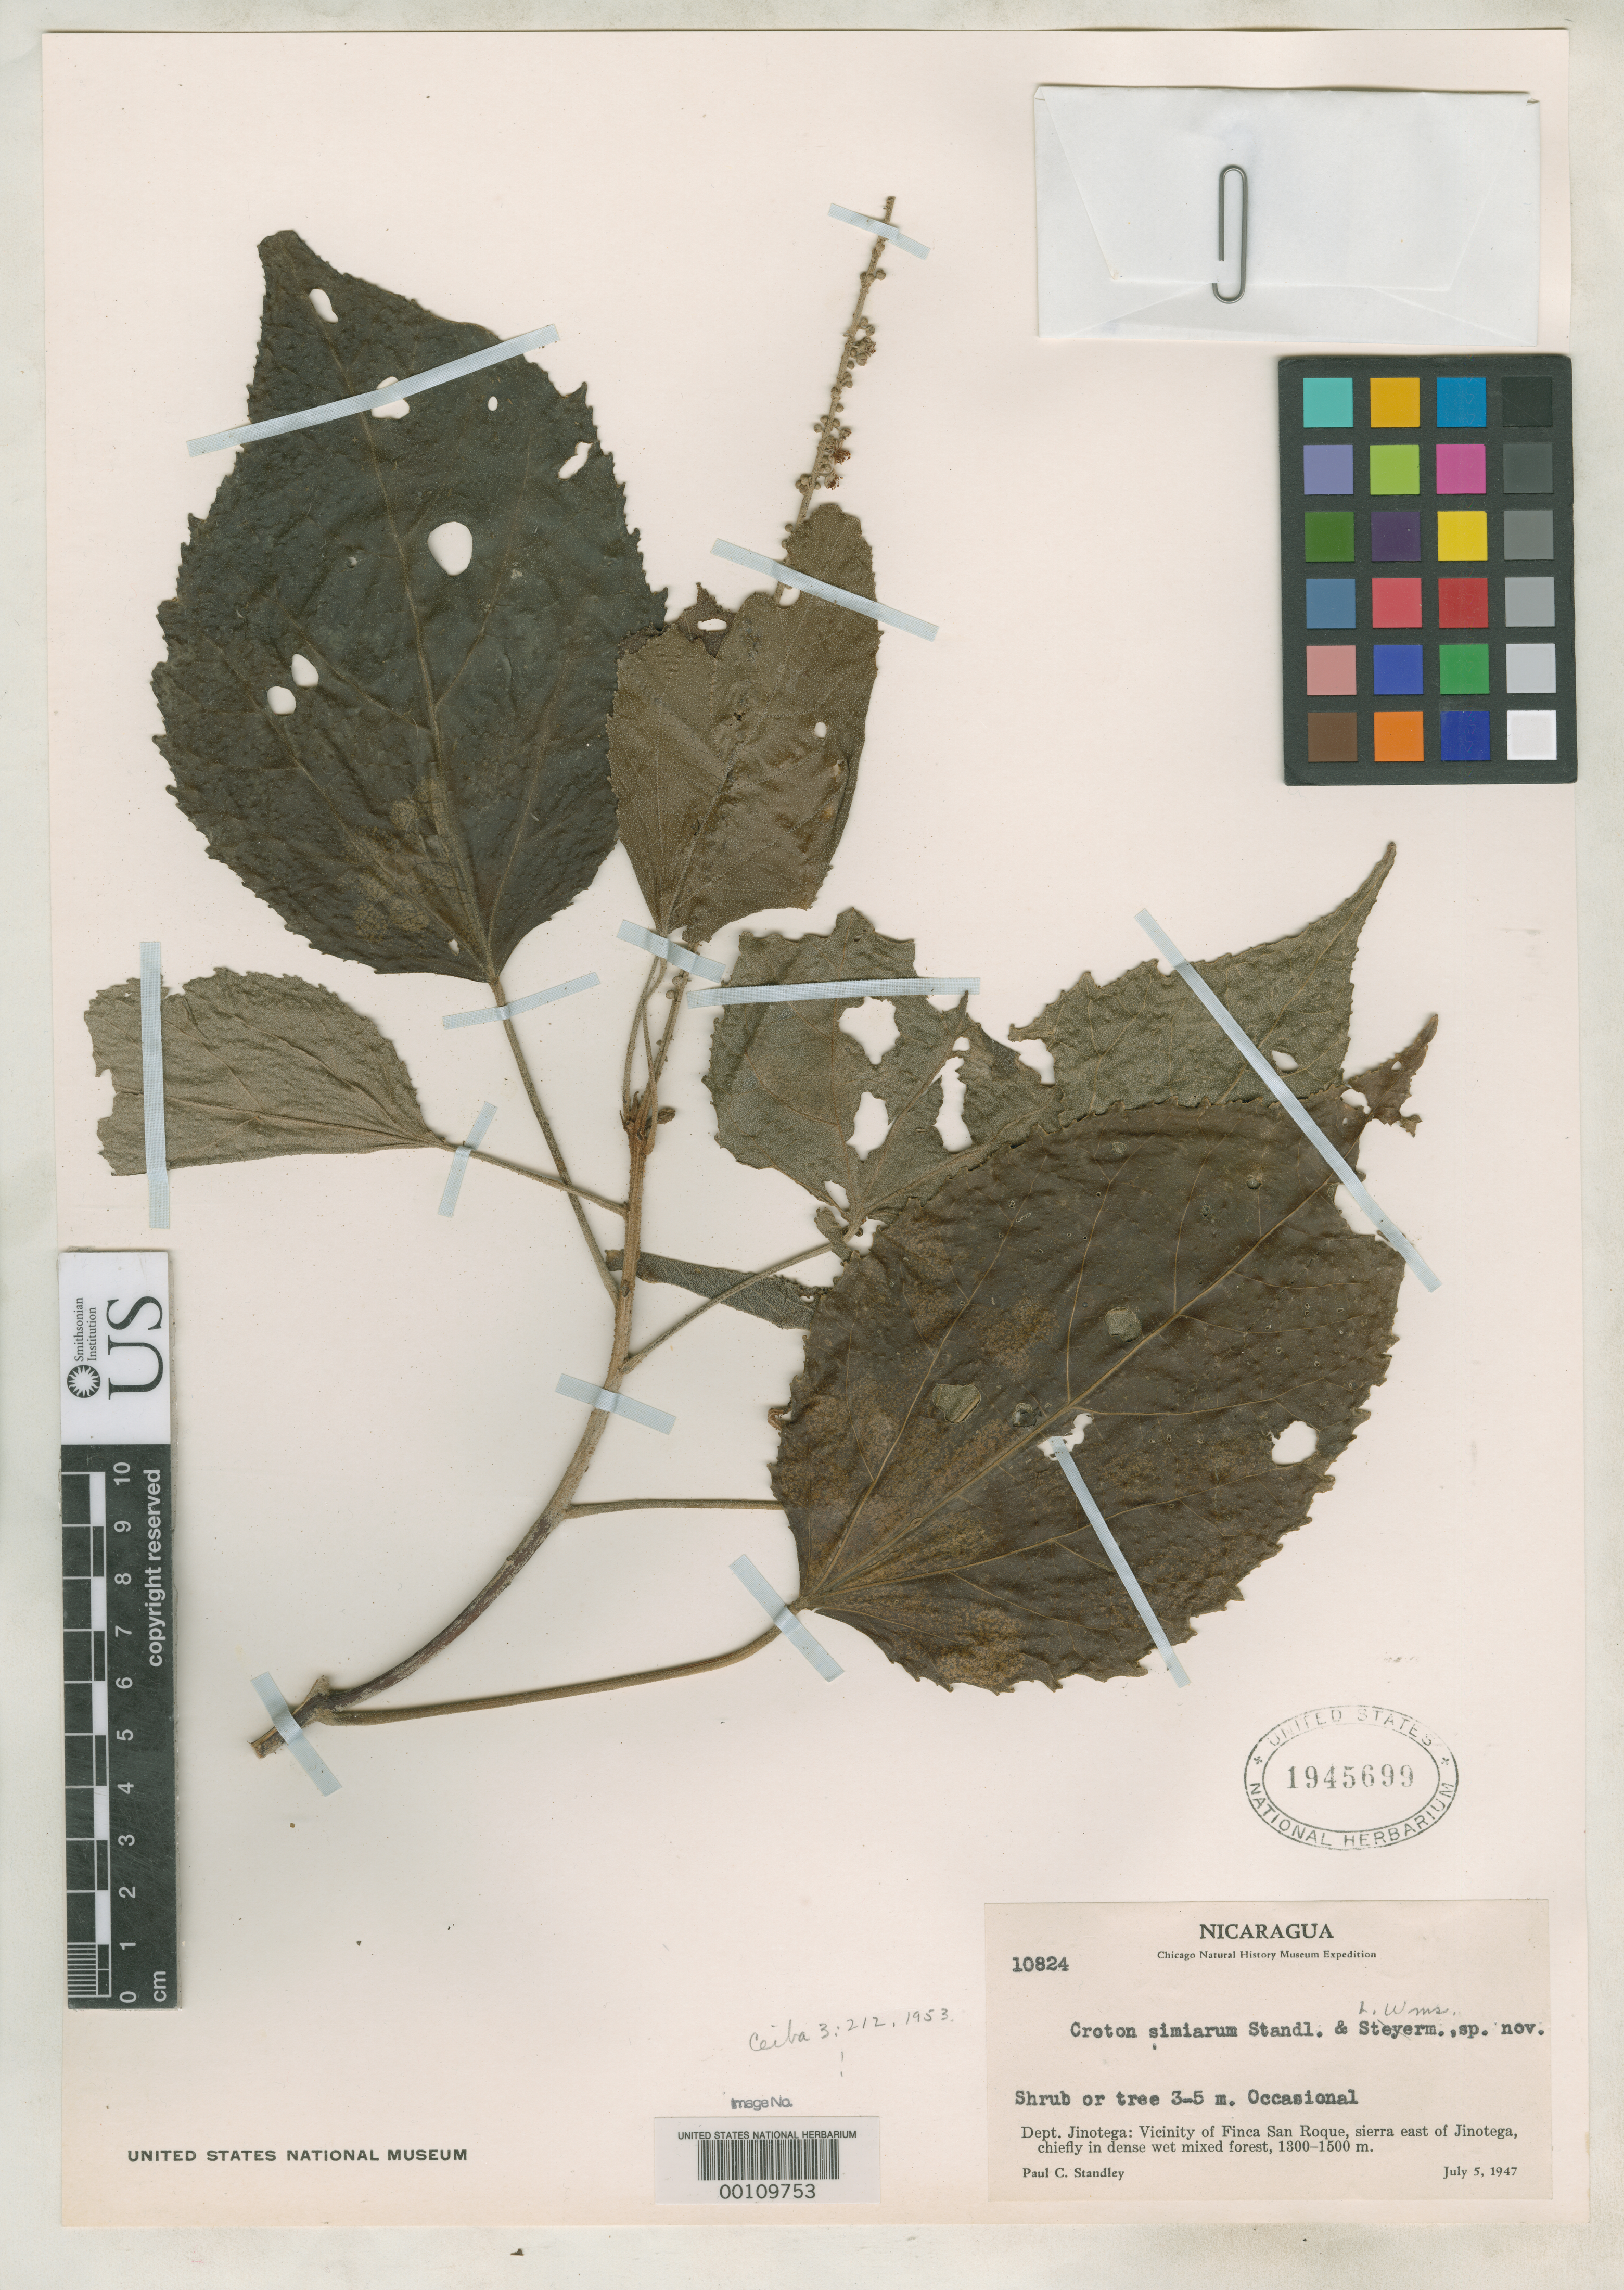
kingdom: Plantae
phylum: Tracheophyta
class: Magnoliopsida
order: Malpighiales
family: Euphorbiaceae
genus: Croton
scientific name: Croton simiarum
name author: Standl. & L.O. Williams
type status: Isotype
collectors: P. C. Standley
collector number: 10824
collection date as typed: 05 Jul 1947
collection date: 1947-07-05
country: Nicaragua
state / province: Jinotega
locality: Vicinity of Finca San Roque, Sierra e of Jinotega.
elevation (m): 1300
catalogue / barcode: US 1945699